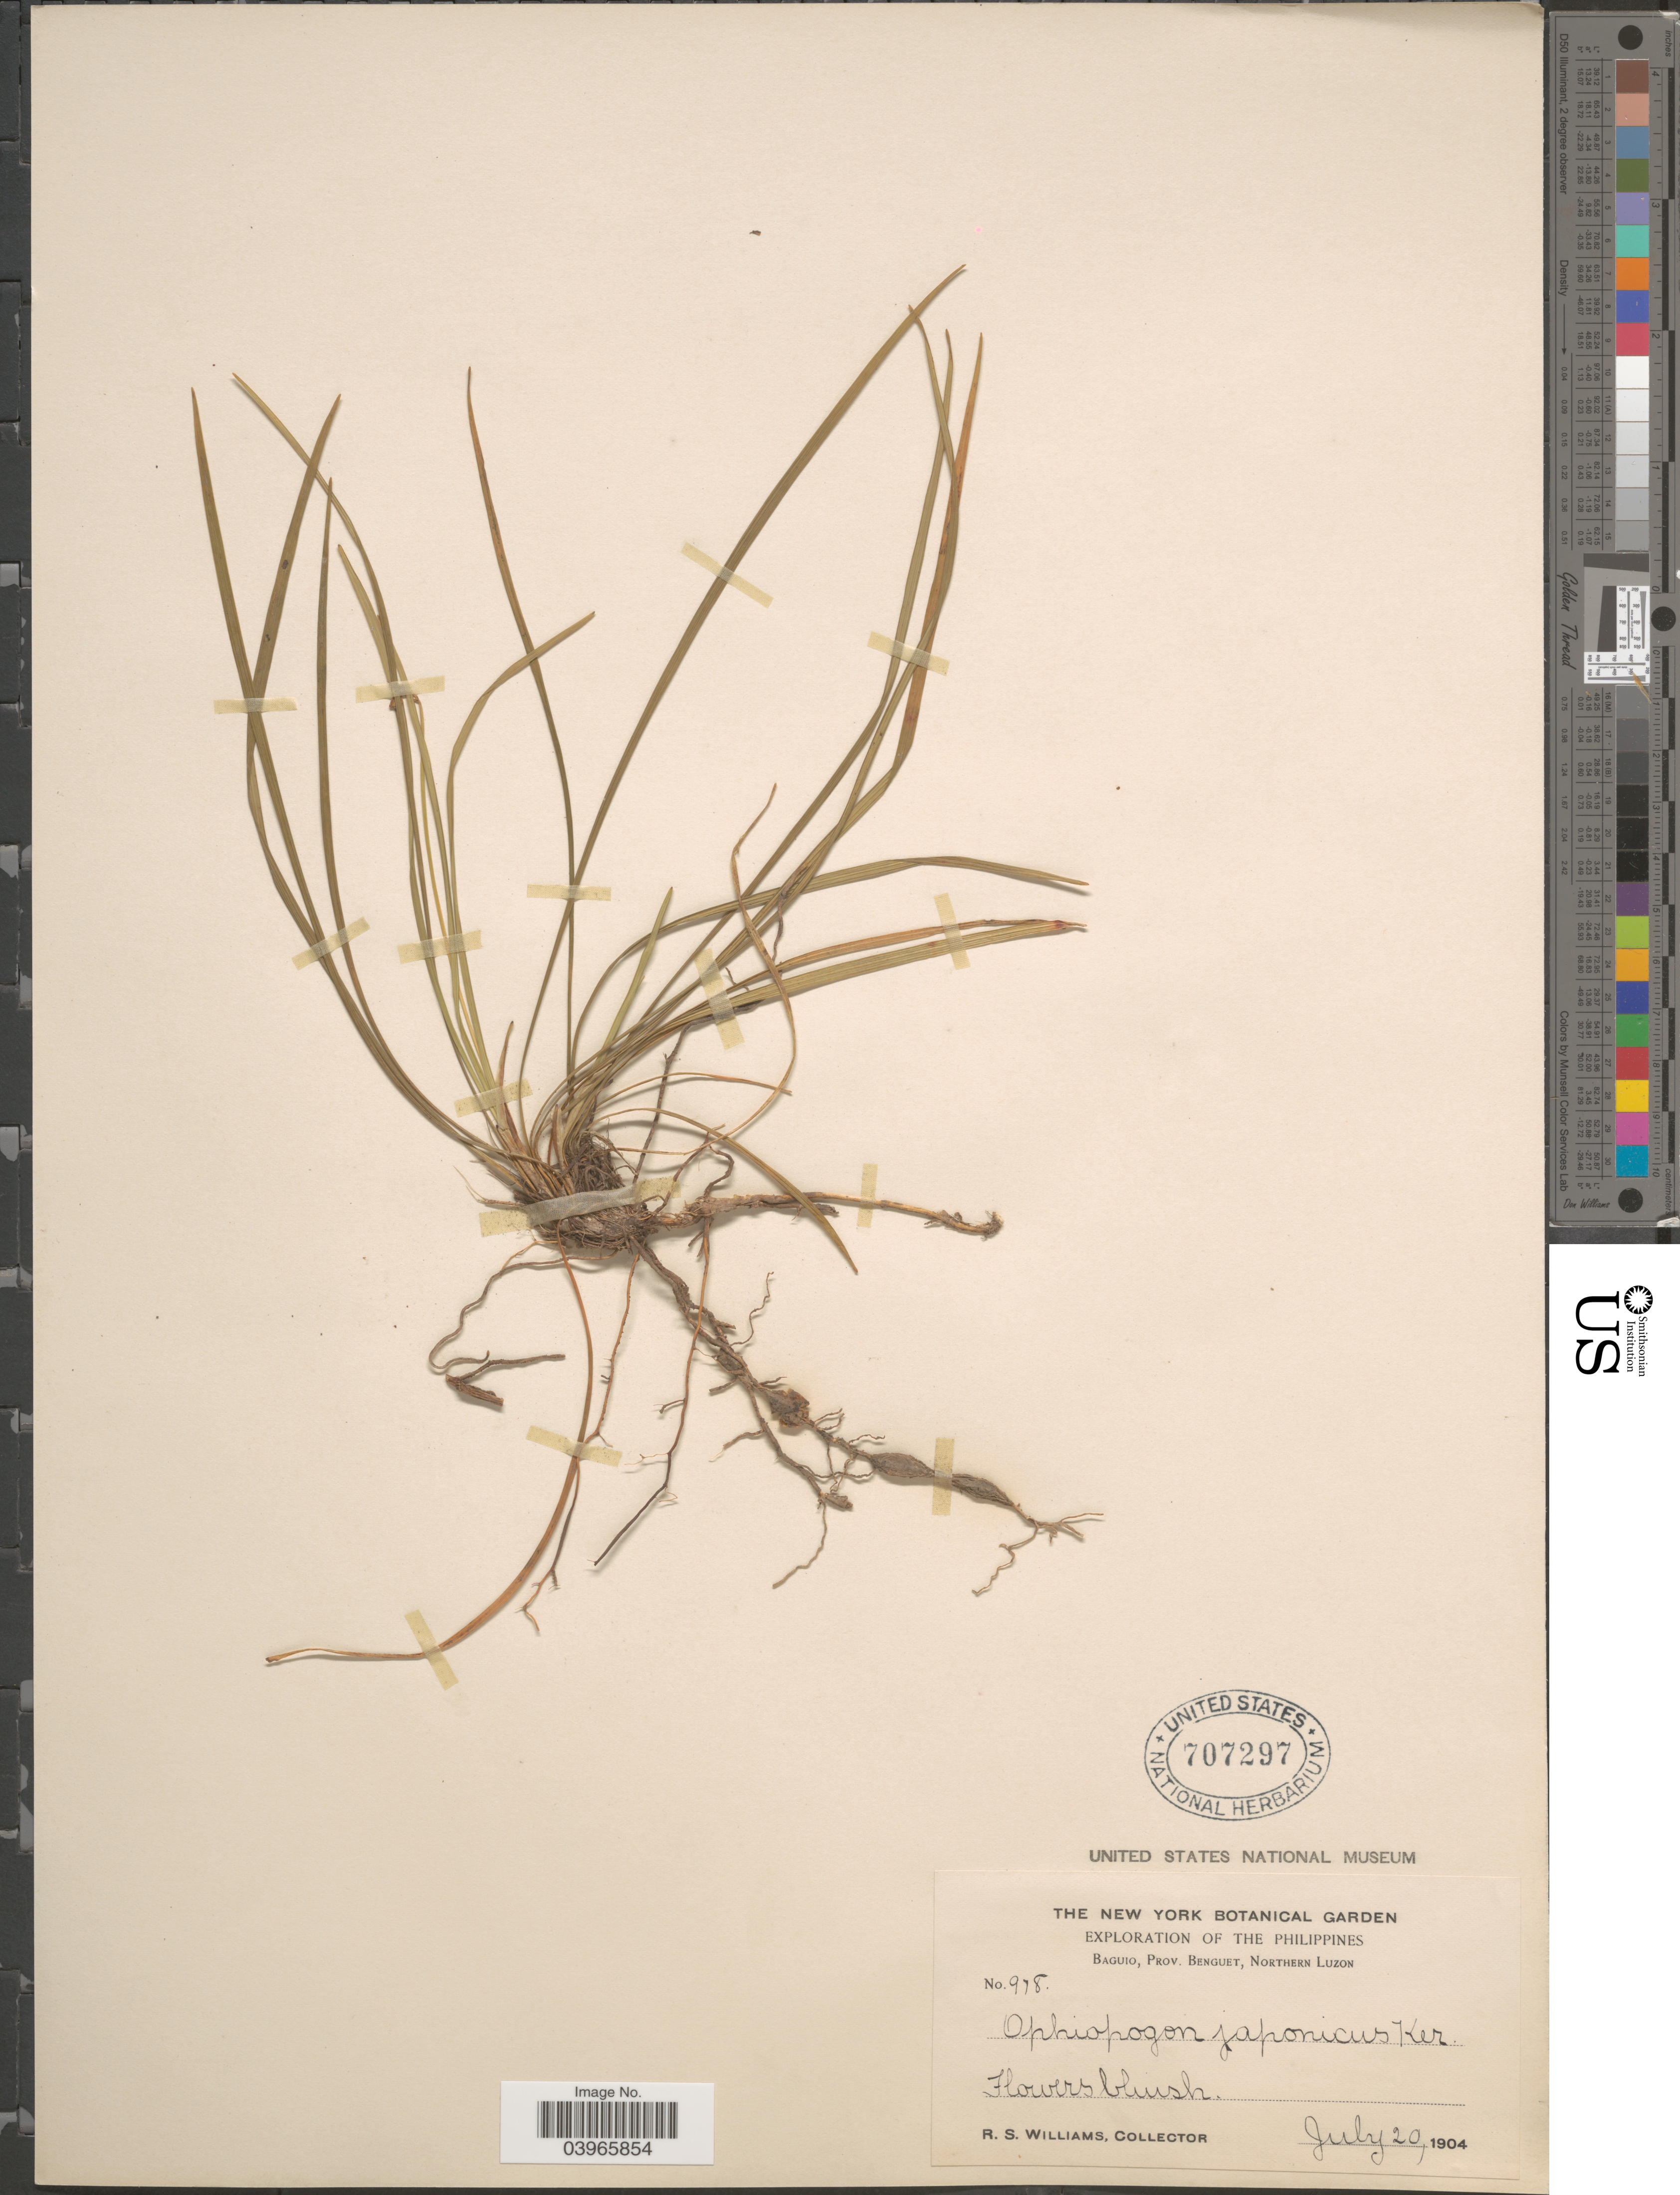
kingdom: Plantae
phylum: Tracheophyta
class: Liliopsida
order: Asparagales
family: Asparagaceae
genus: Ophiopogon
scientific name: Ophiopogon japonicus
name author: (L. f.) Ker Gawl.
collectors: R. S. Williams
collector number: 978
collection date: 1904-07-20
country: Philippines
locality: Baguio, Prov. Benguet, Northern Luzon.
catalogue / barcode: US 707297